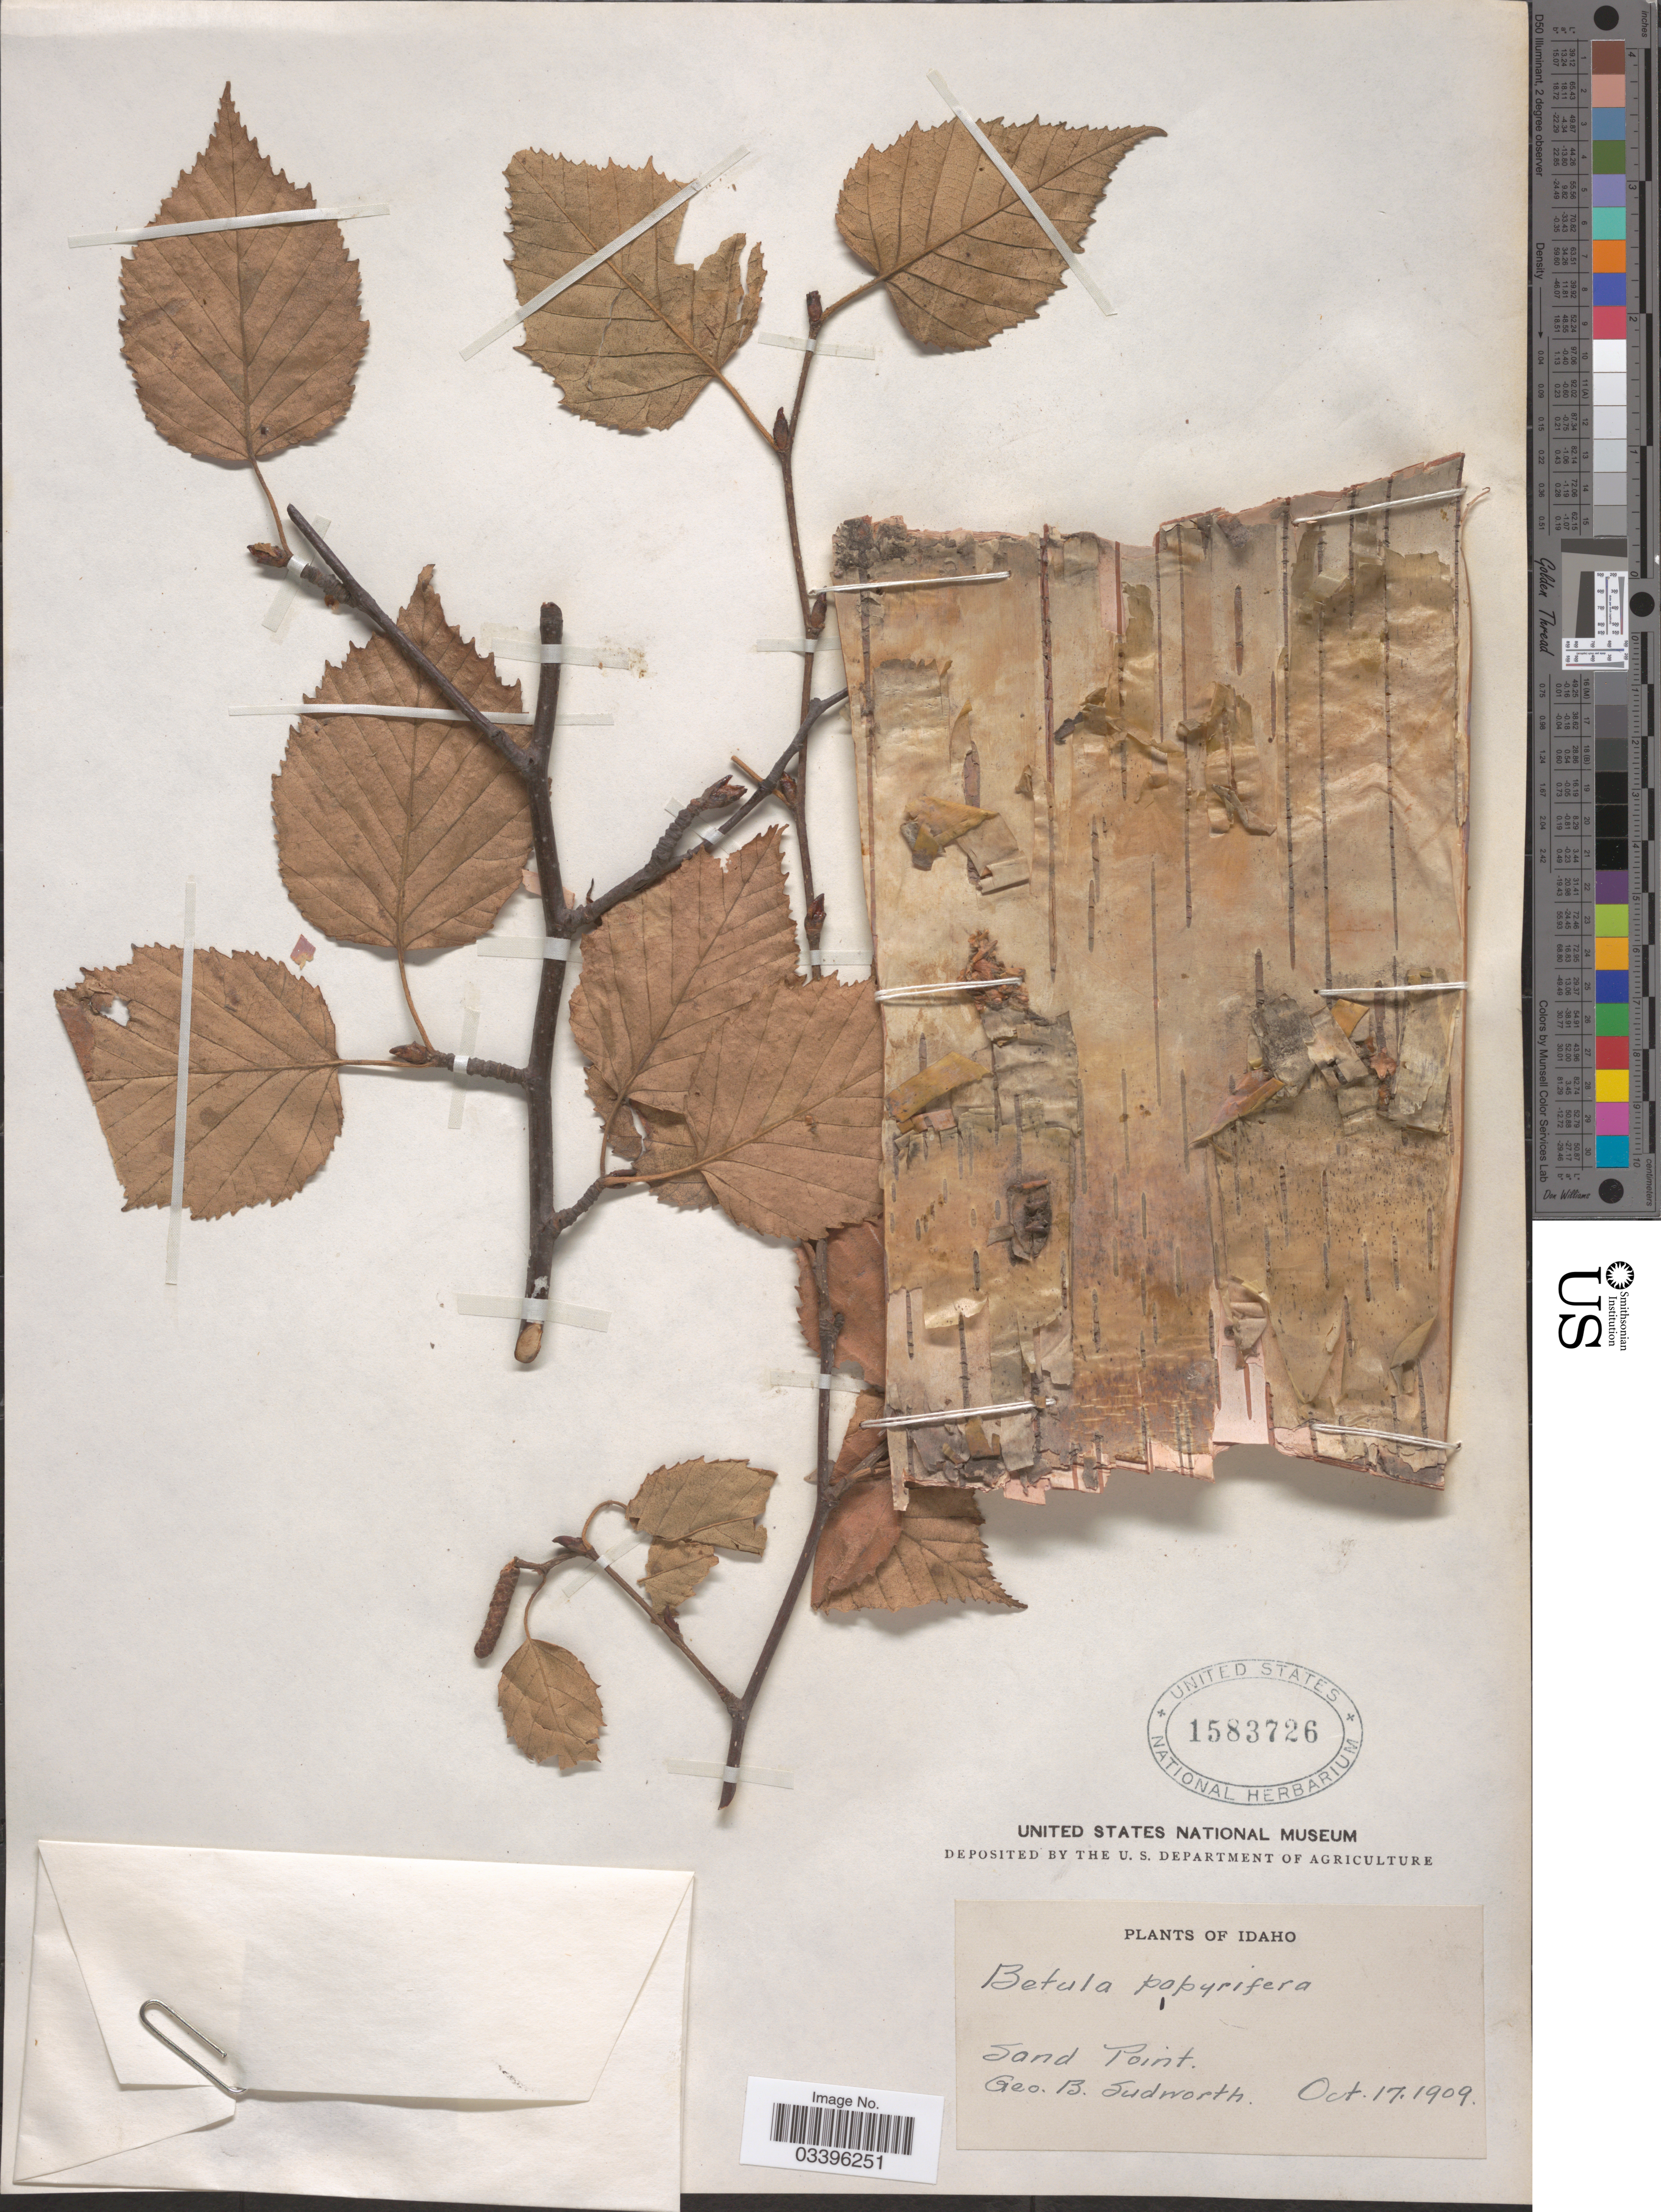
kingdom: Plantae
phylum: Tracheophyta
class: Magnoliopsida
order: Fagales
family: Betulaceae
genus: Betula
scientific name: Betula occidentalis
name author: Hook.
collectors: G. B. Sudworth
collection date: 1909-10-17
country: United States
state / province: Idaho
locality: Sand Point.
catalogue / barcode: US 1583726